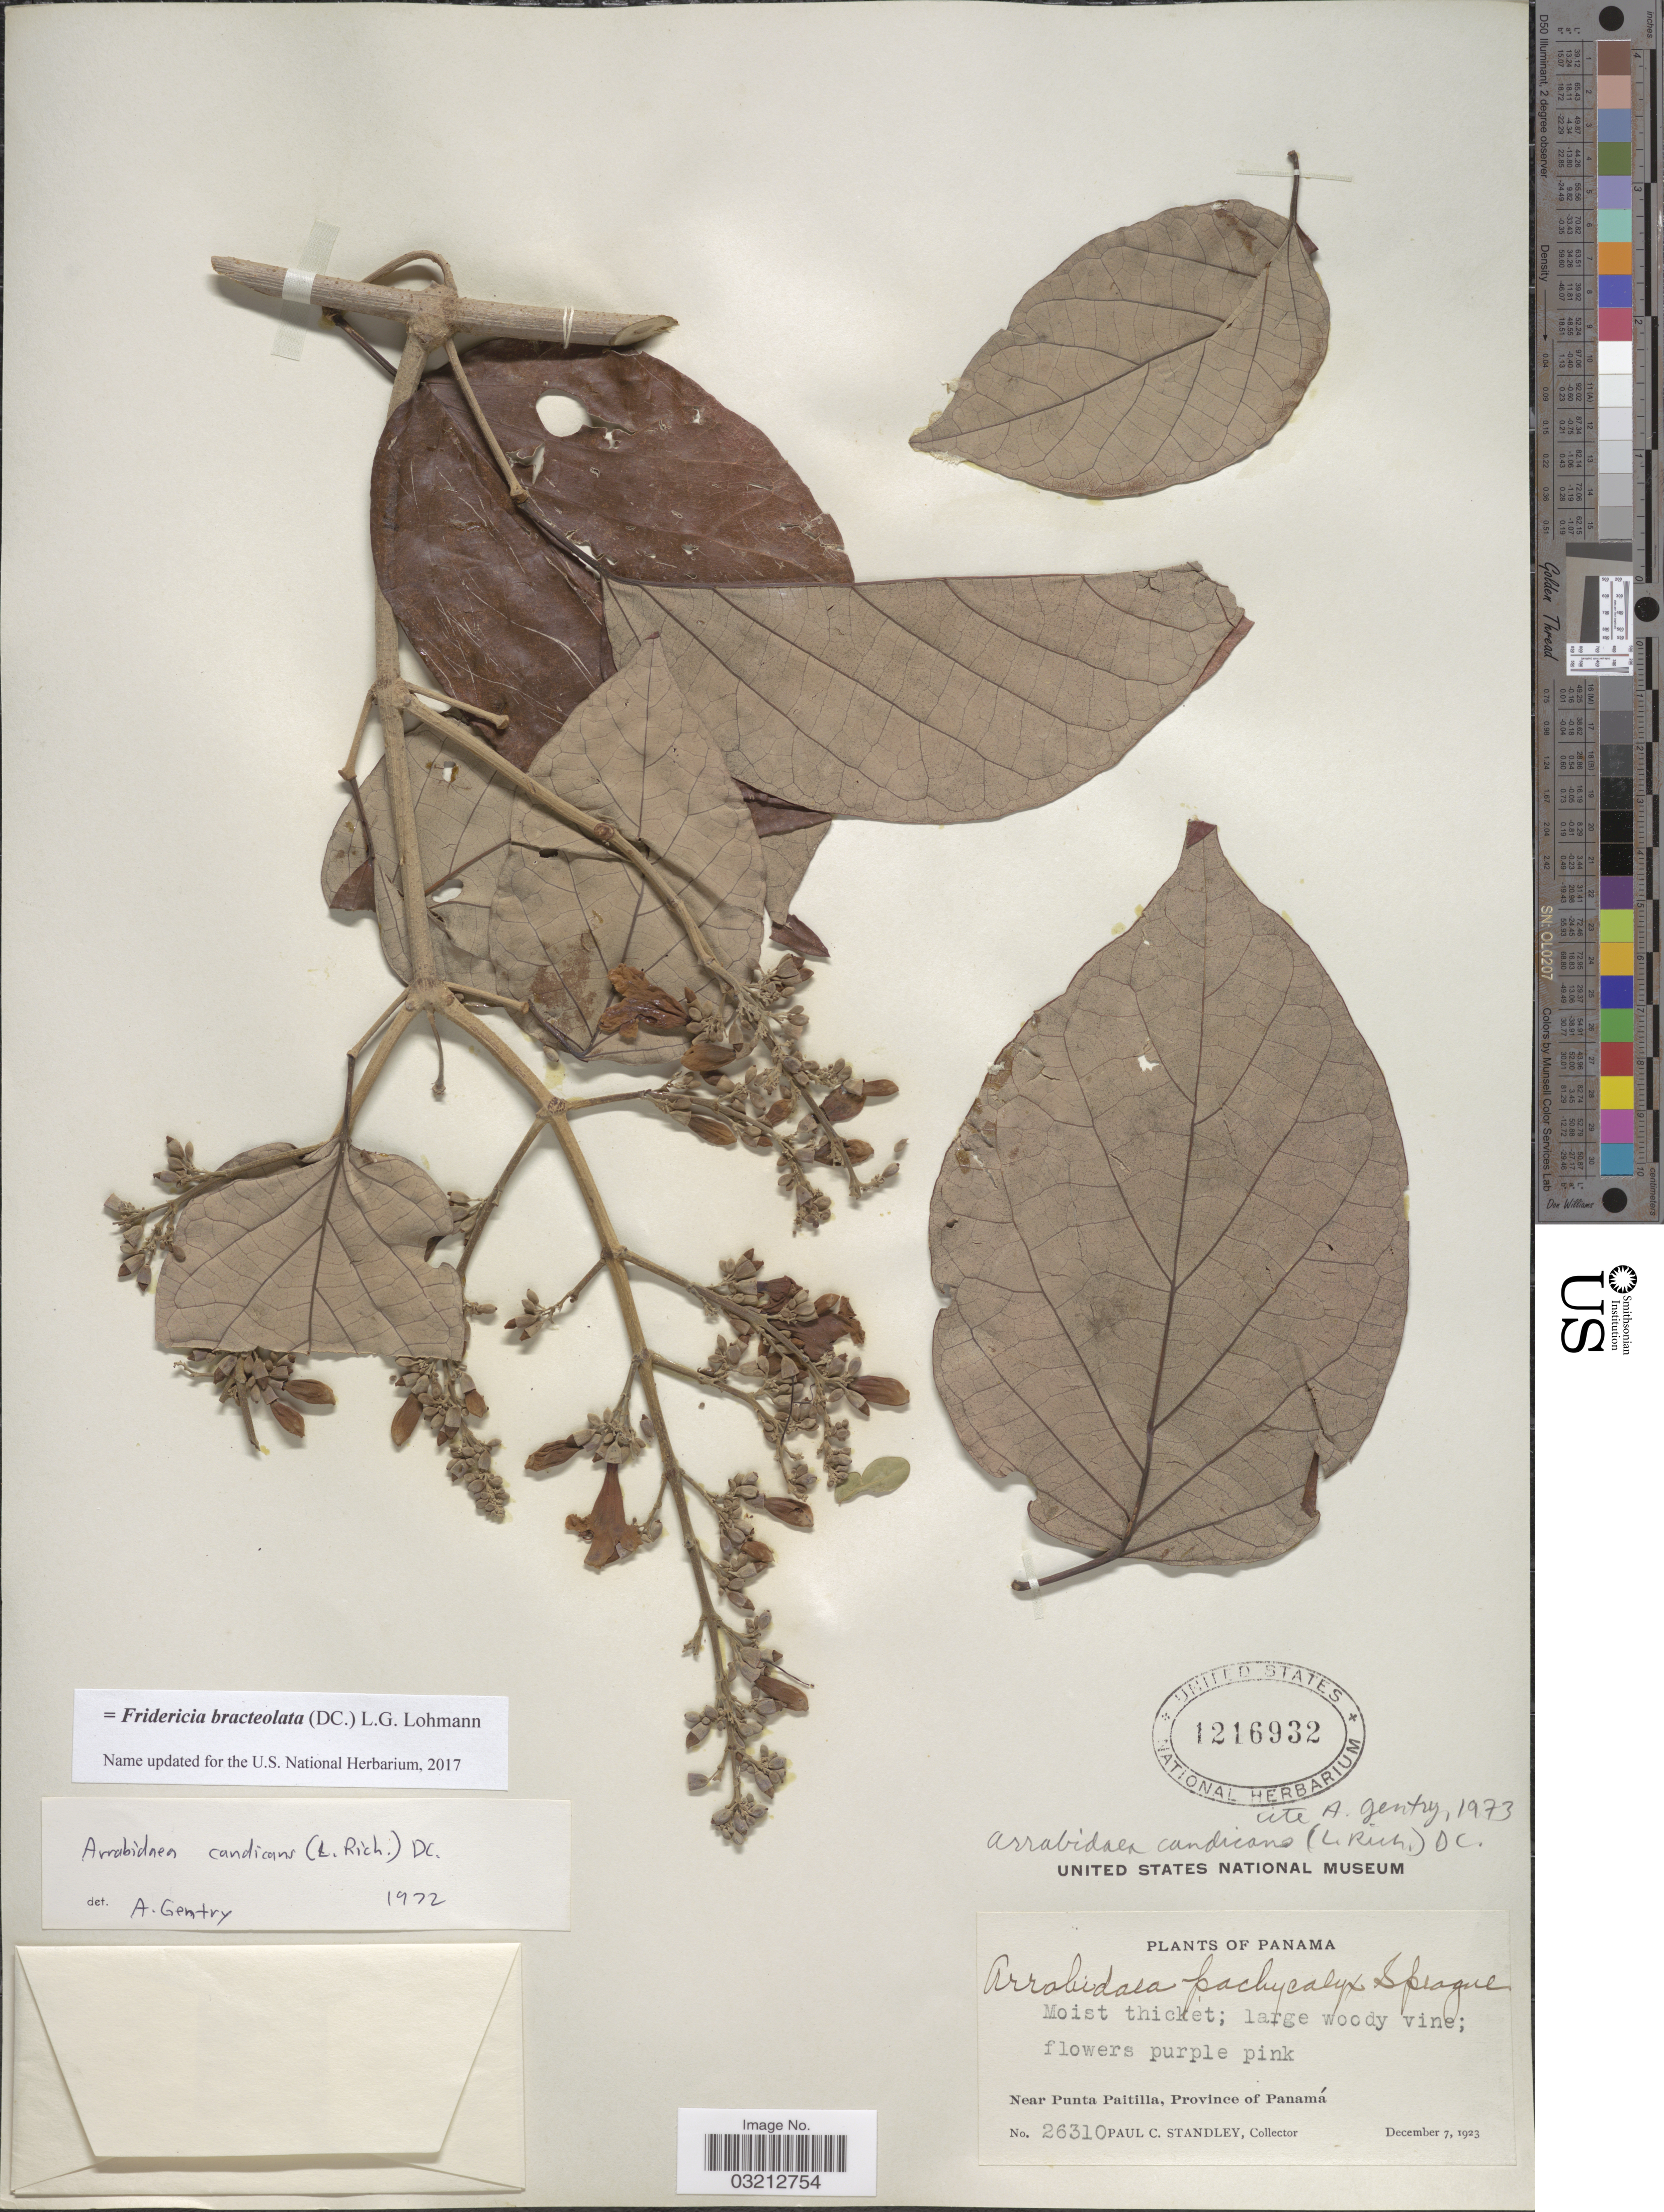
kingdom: Plantae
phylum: Tracheophyta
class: Magnoliopsida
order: Lamiales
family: Bignoniaceae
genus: Fridericia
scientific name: Fridericia candicans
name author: (Rich.) L.G. Lohmann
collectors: P. C. Standley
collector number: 26310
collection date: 1923-12-07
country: Panama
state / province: Panamá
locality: Near Punta Paitilla.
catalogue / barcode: US 1216932